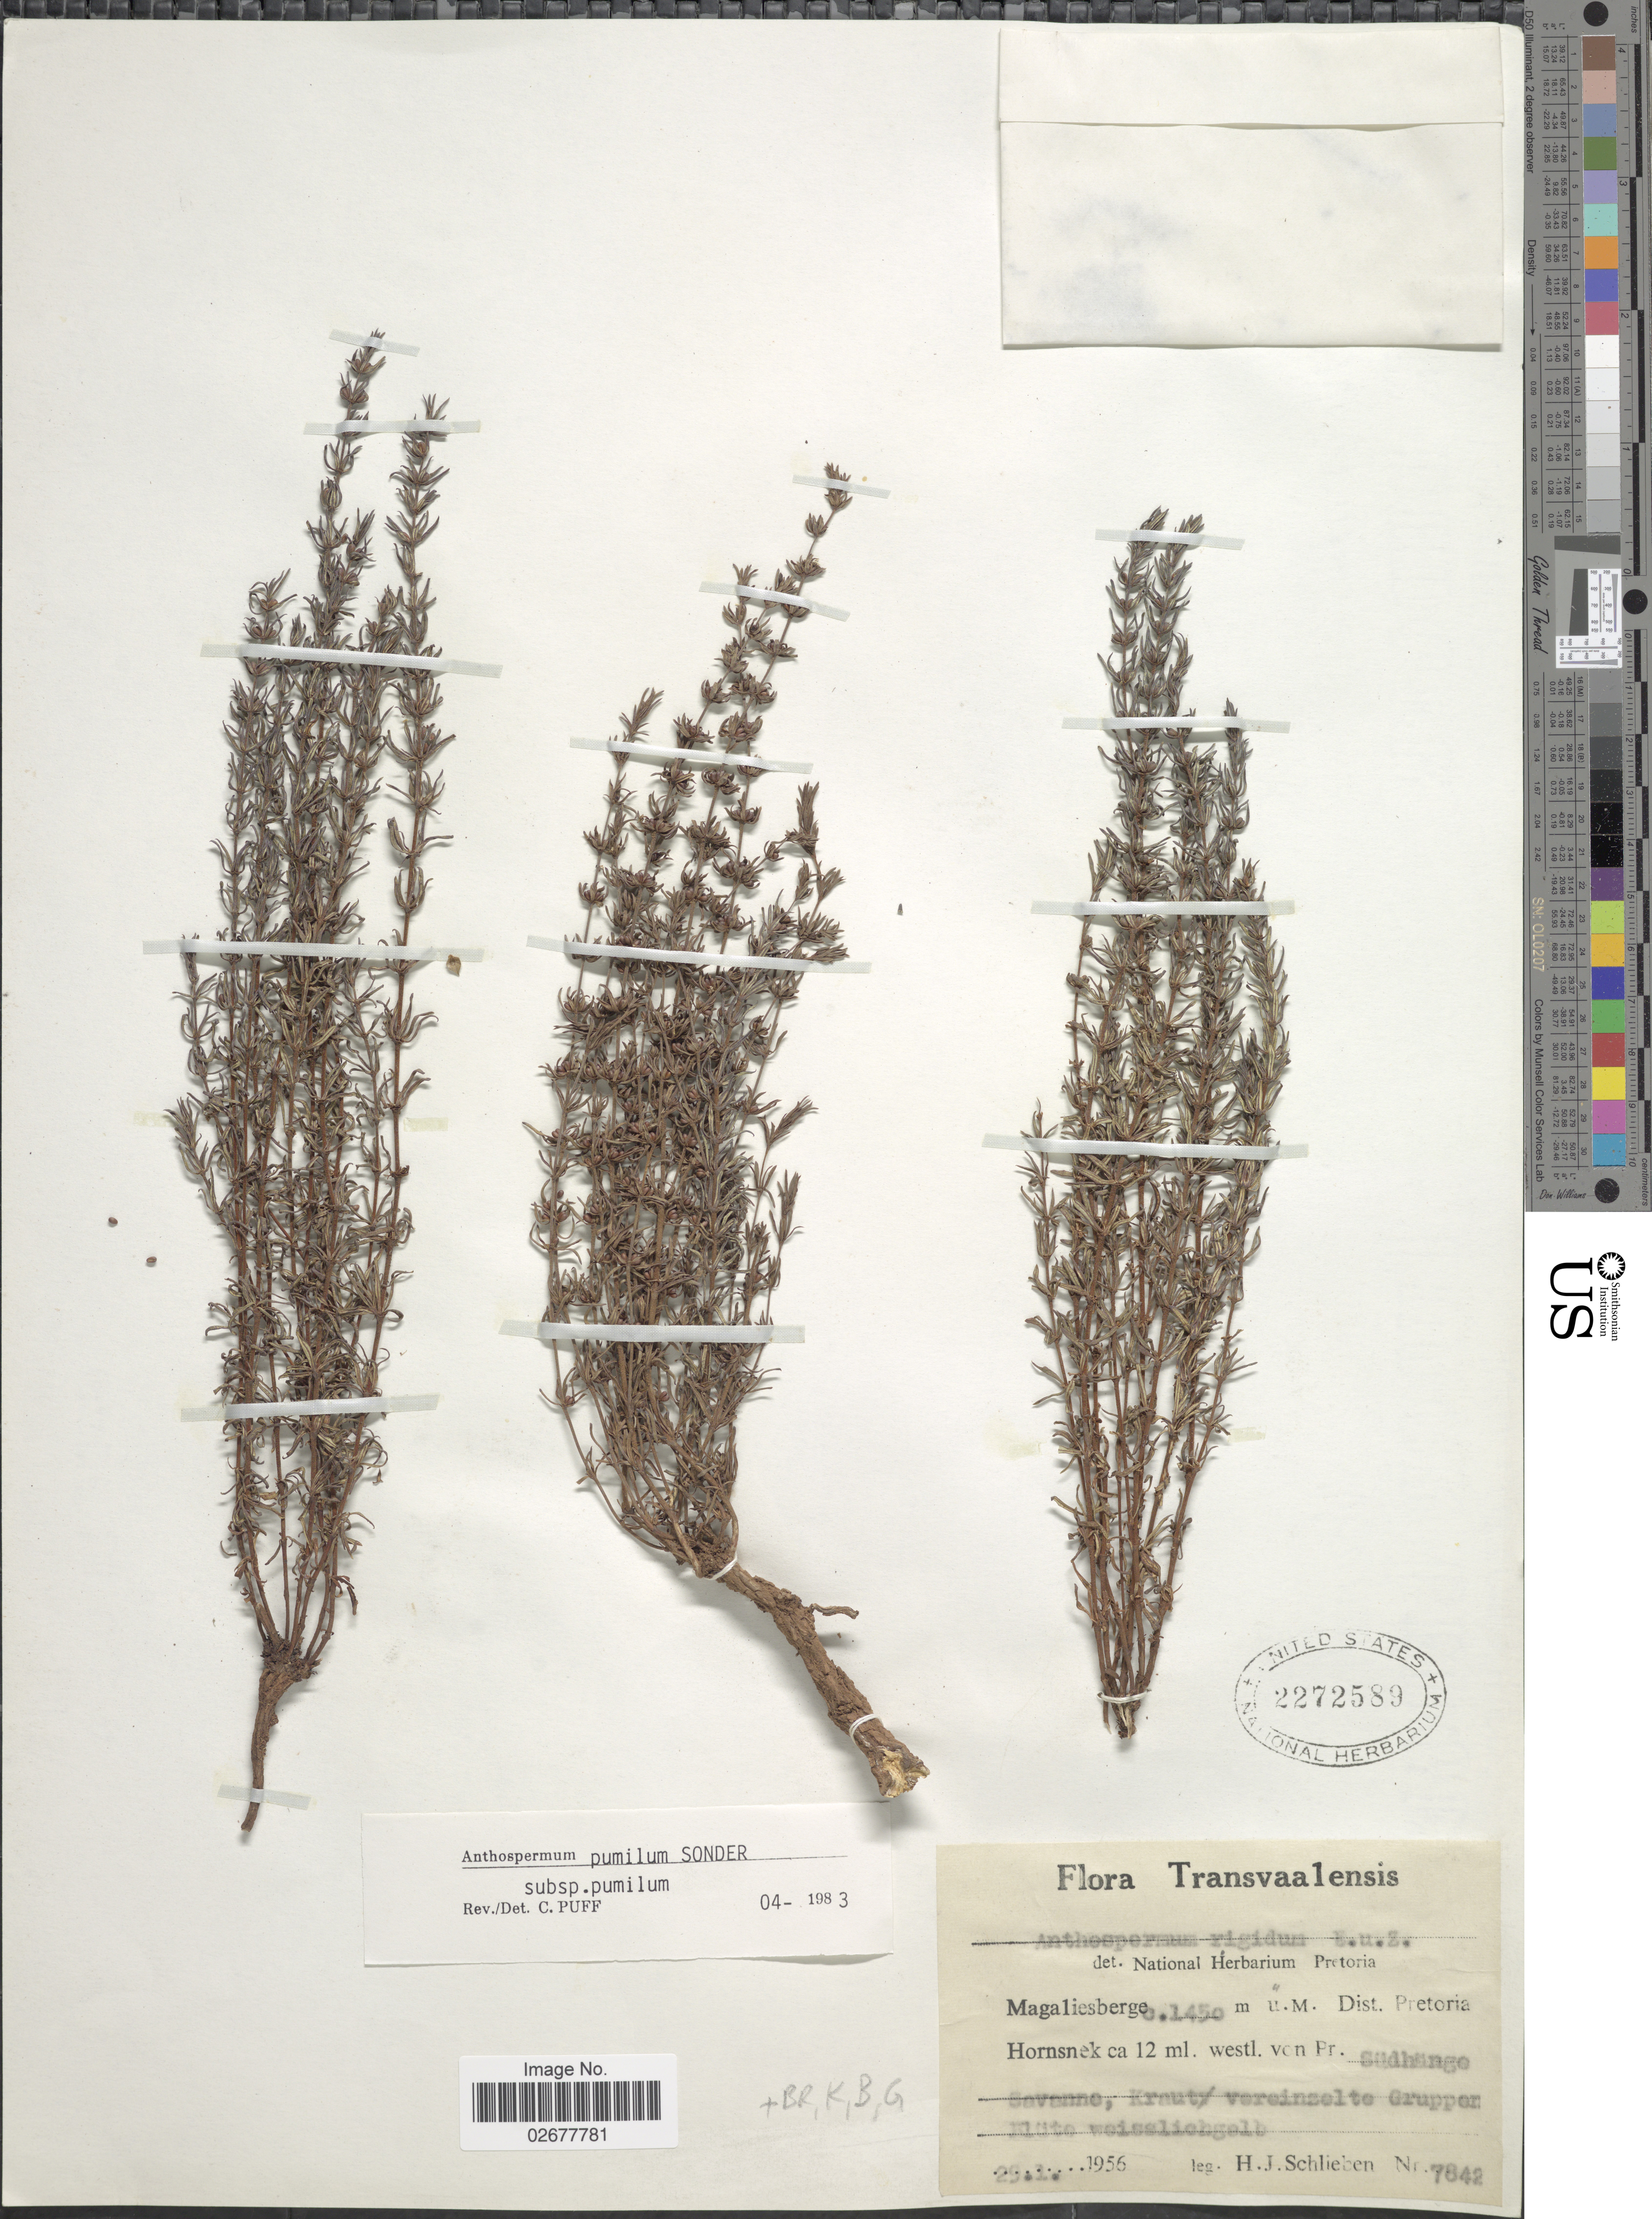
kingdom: Plantae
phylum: Tracheophyta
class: Magnoliopsida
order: Gentianales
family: Rubiaceae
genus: Anthospermum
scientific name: Anthospermum pumilum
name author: Sond.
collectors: H. J. Schlieben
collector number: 7842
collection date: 1956-01-29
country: South Africa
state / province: Gauteng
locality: Transvaalensis. Magaliesberge. Dist. Pretoria. Hornsnek ca 12 ml. westl. von Pr.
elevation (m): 1450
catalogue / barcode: US 2272589